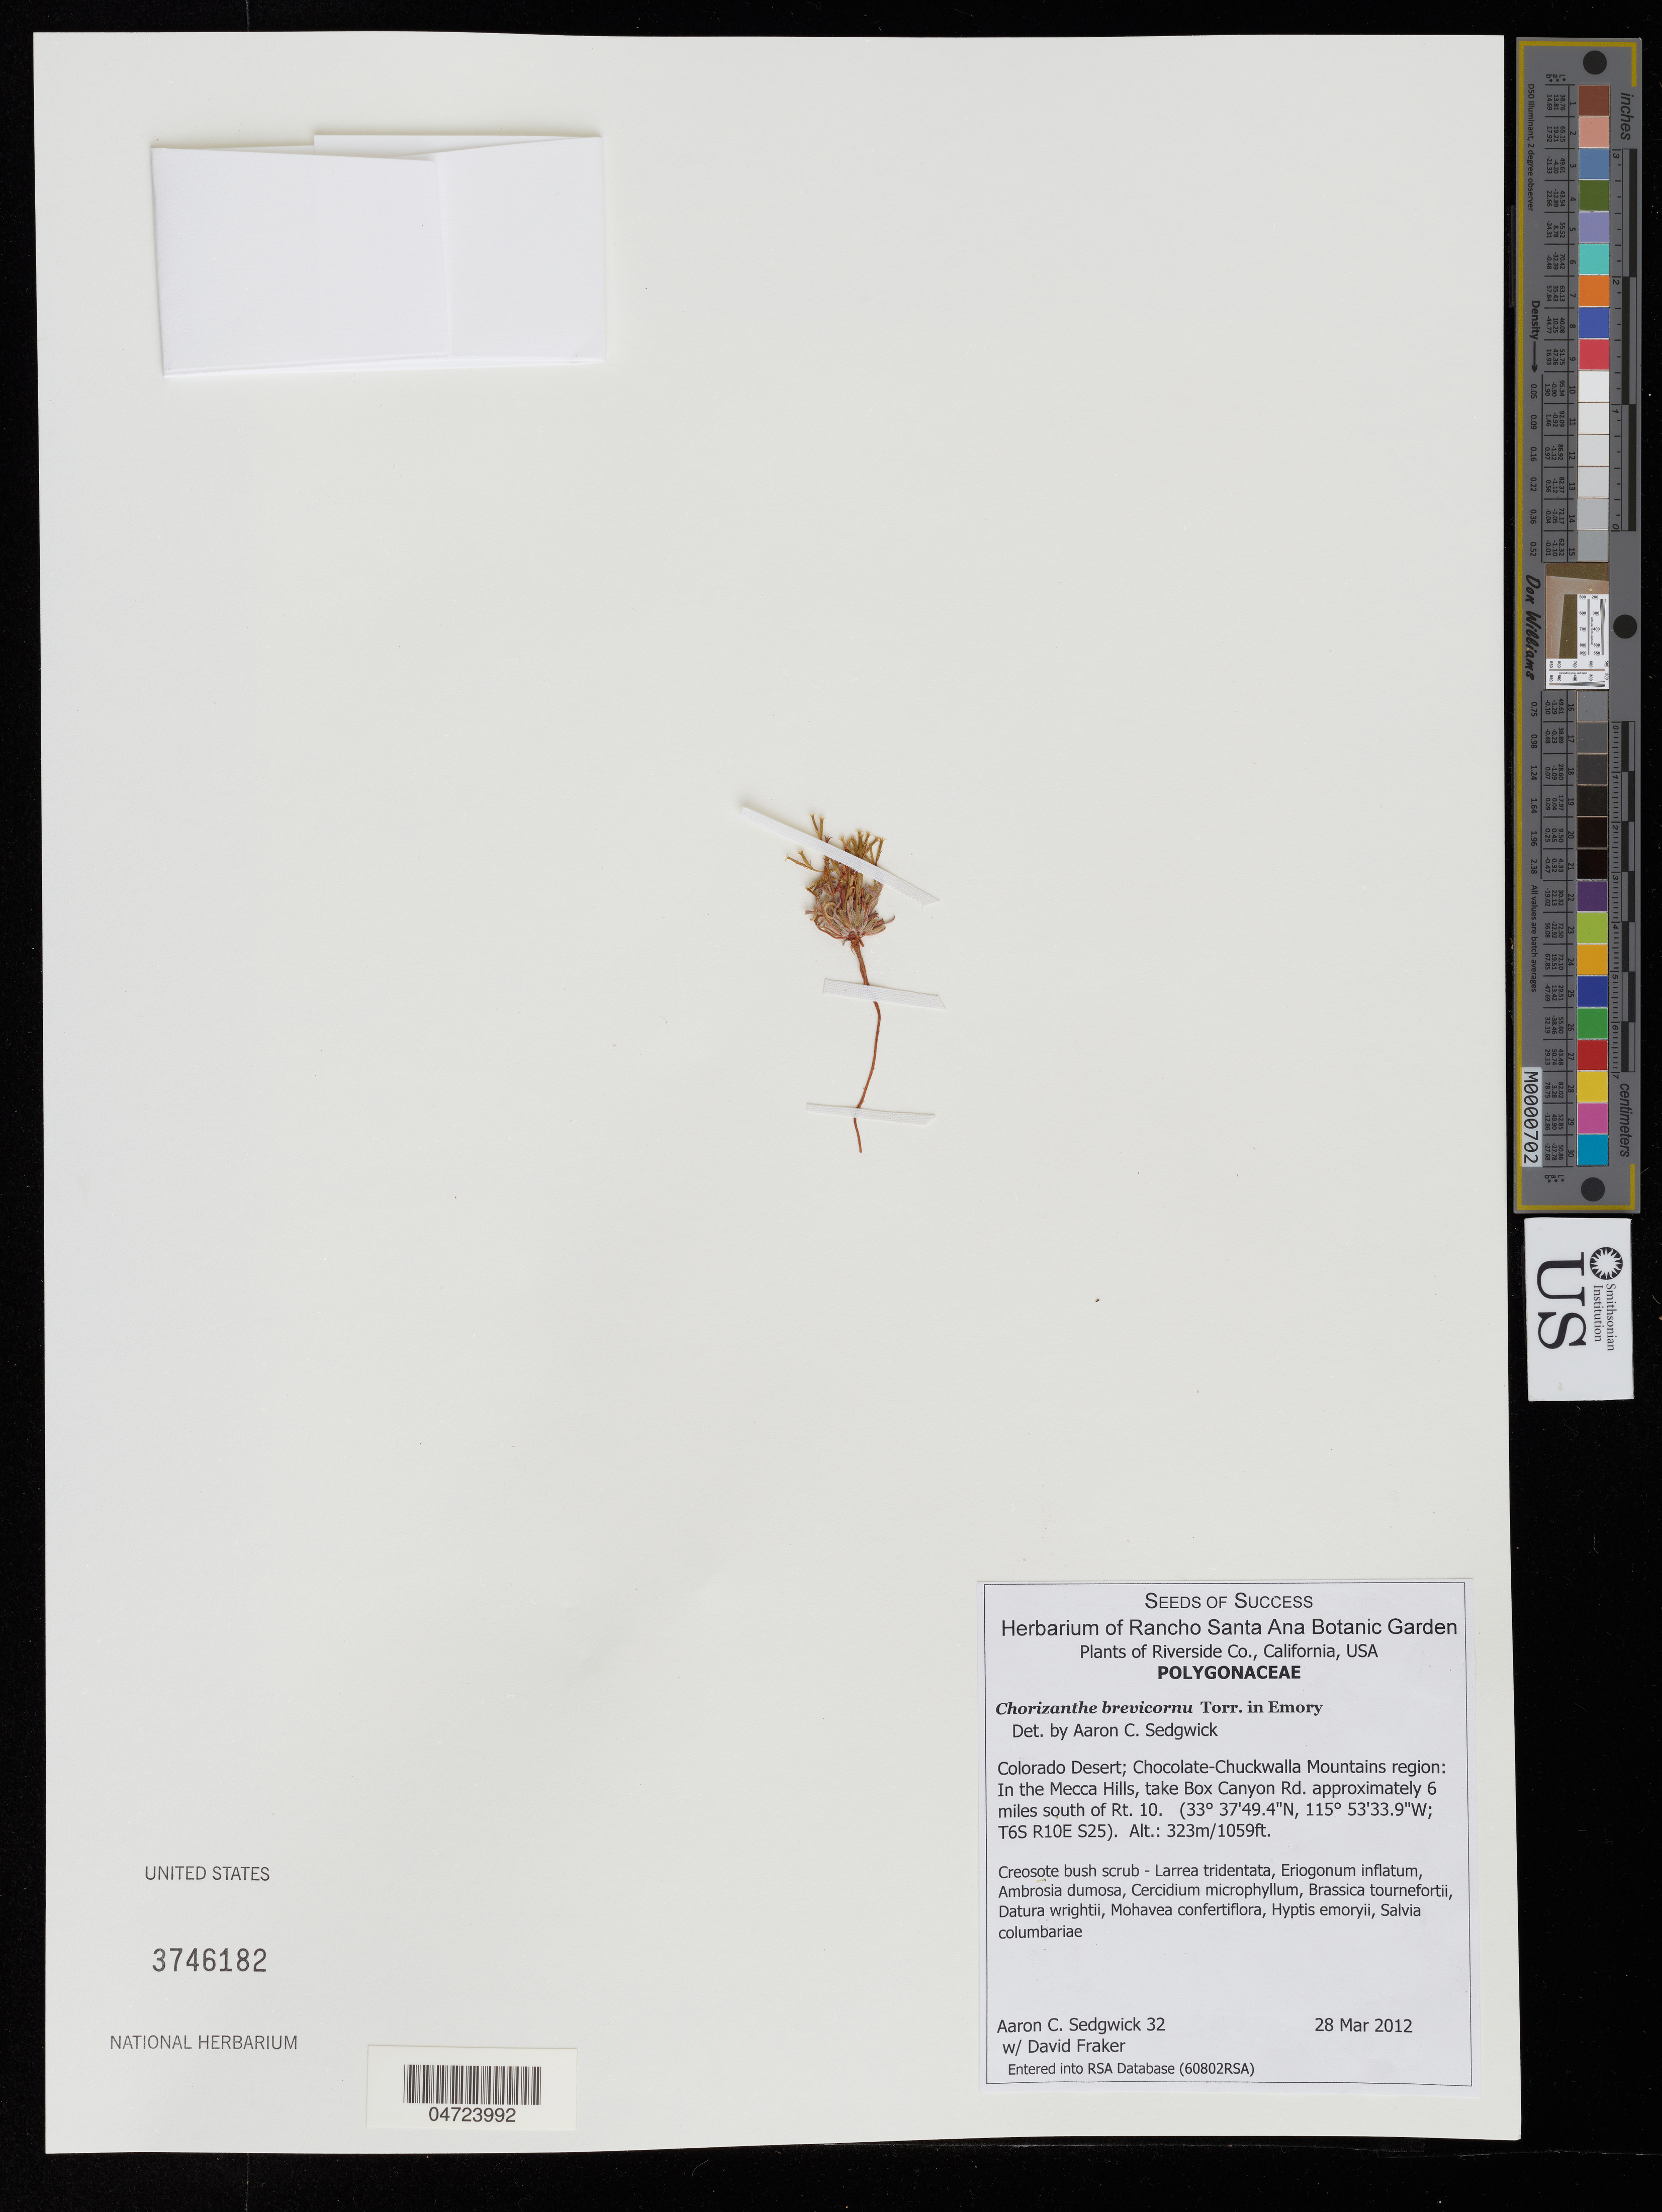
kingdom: Plantae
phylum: Tracheophyta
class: Magnoliopsida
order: Caryophyllales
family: Polygonaceae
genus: Chorizanthe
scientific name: Chorizanthe brevicornu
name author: Torr.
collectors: A. Sedgwick & D. Fraker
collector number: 32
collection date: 2012-03-28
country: United States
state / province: California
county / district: Riverside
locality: Riverside Co. Colorado Desert; Chocolate-Chuckwalla Mountains region: In the Mecca Hills, take Box Canyon Rd. approximately 6 miles south of Rt. 10. (T6S R10E S25).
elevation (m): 323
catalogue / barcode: US 3746182